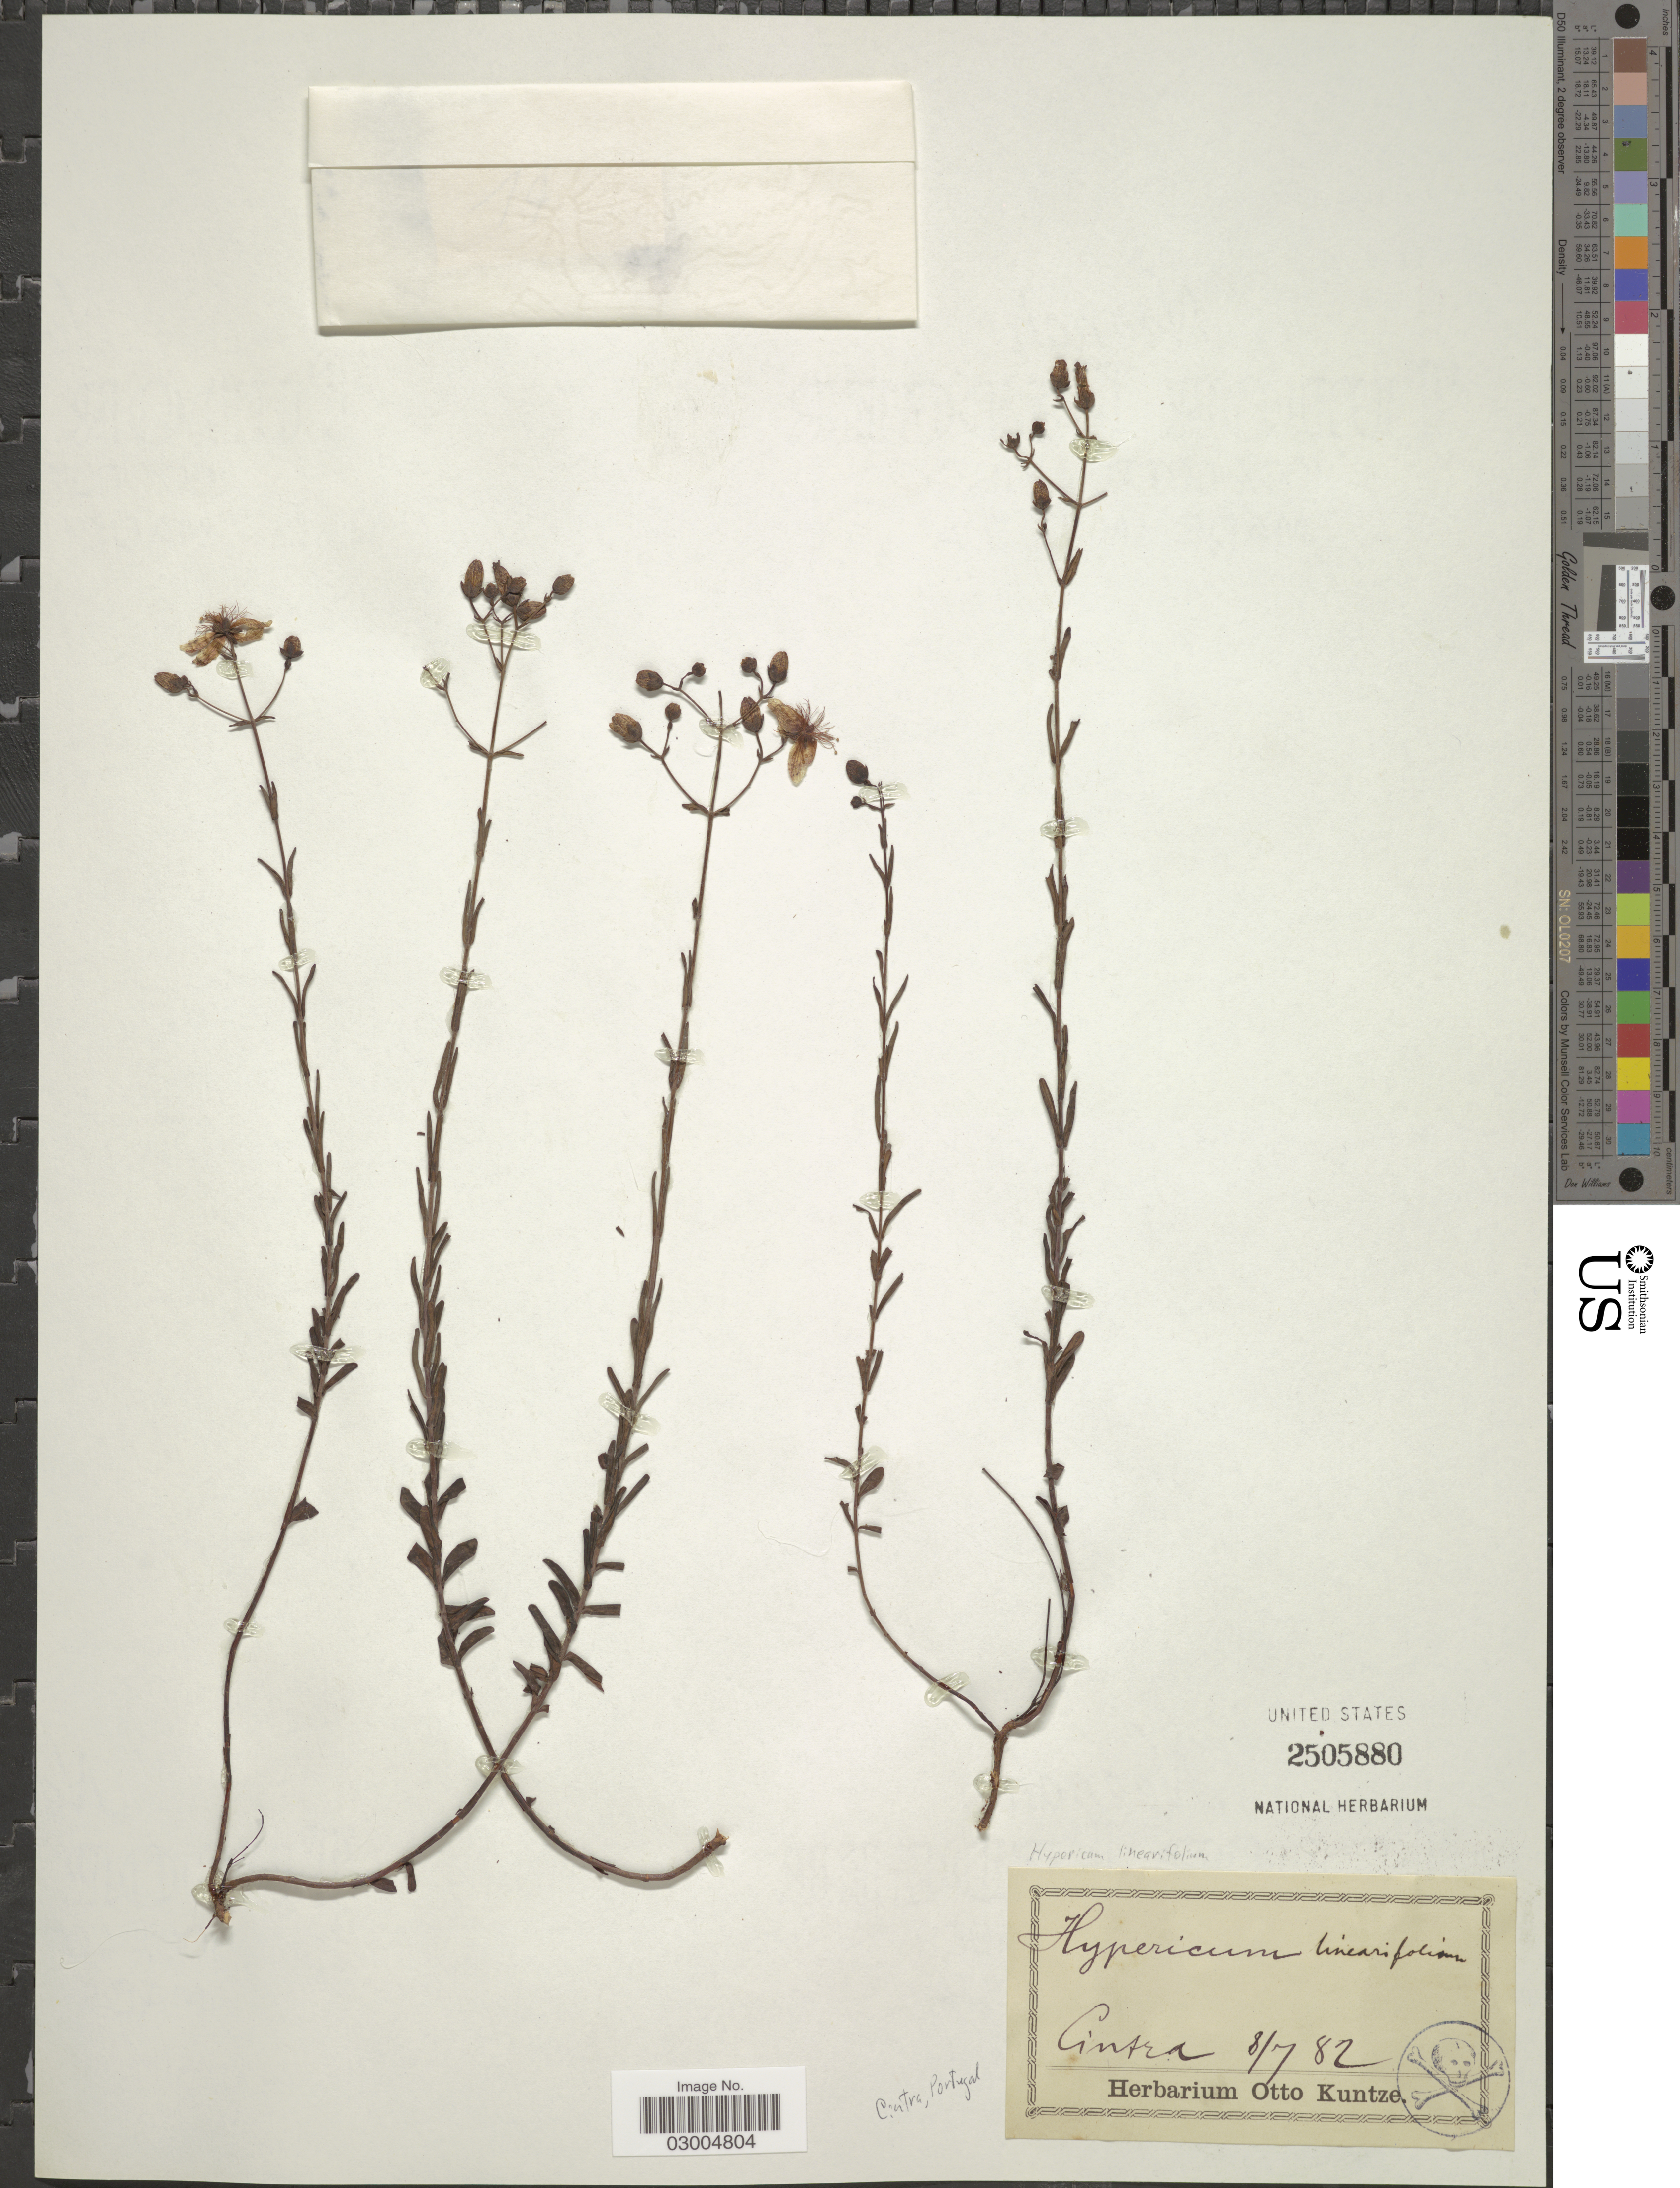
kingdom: Plantae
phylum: Tracheophyta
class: Magnoliopsida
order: Malpighiales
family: Hypericaceae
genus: Hypericum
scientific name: Hypericum linearifolium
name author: Willd.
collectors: ex herb. Otto Kuntze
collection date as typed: Transcribed d/m/y: 8/7/82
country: Portugal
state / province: Lisboa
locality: Cintra.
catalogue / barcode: US 2505880